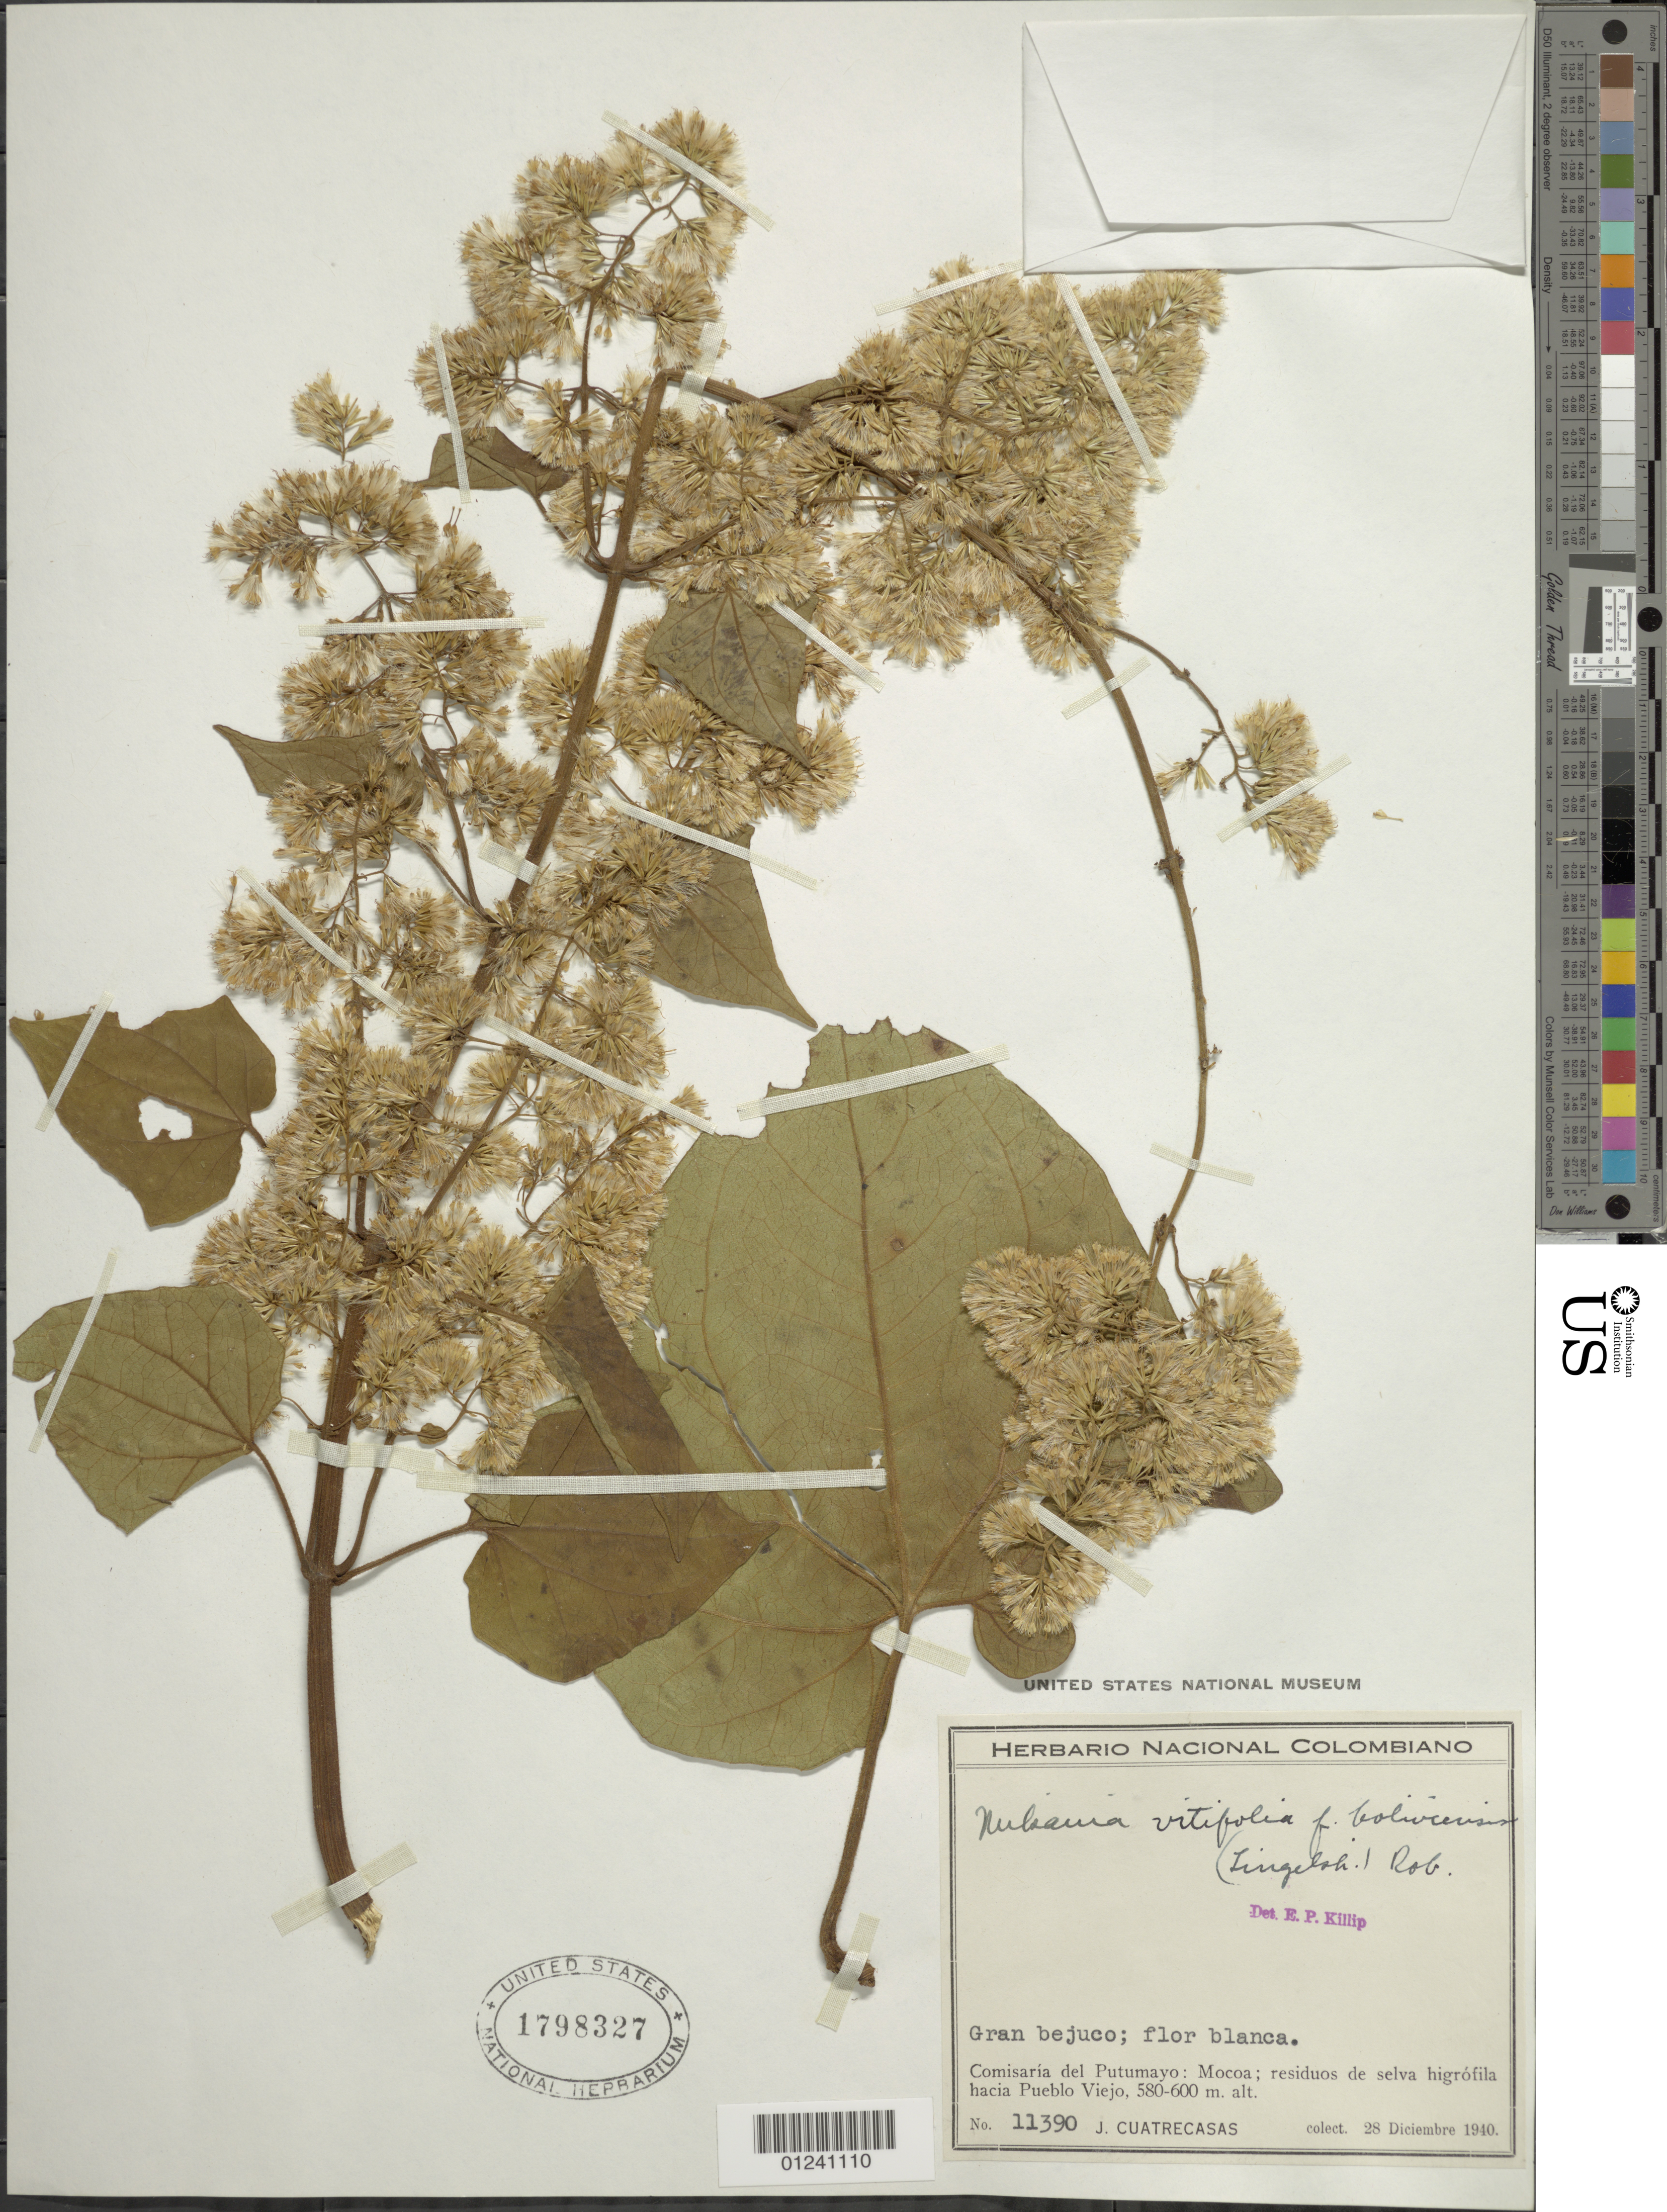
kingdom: Plantae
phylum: Tracheophyta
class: Magnoliopsida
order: Asterales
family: Asteraceae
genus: Mikania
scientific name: Mikania vitifolia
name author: DC.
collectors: J. Cuatrecasas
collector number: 11390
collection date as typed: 28 Dec 1940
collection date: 1940-12-28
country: Colombia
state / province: Putumayo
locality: Mocoa, Residuos de Selva Higrofila Hacia PuebloViejo.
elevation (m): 580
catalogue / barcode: US 1798327